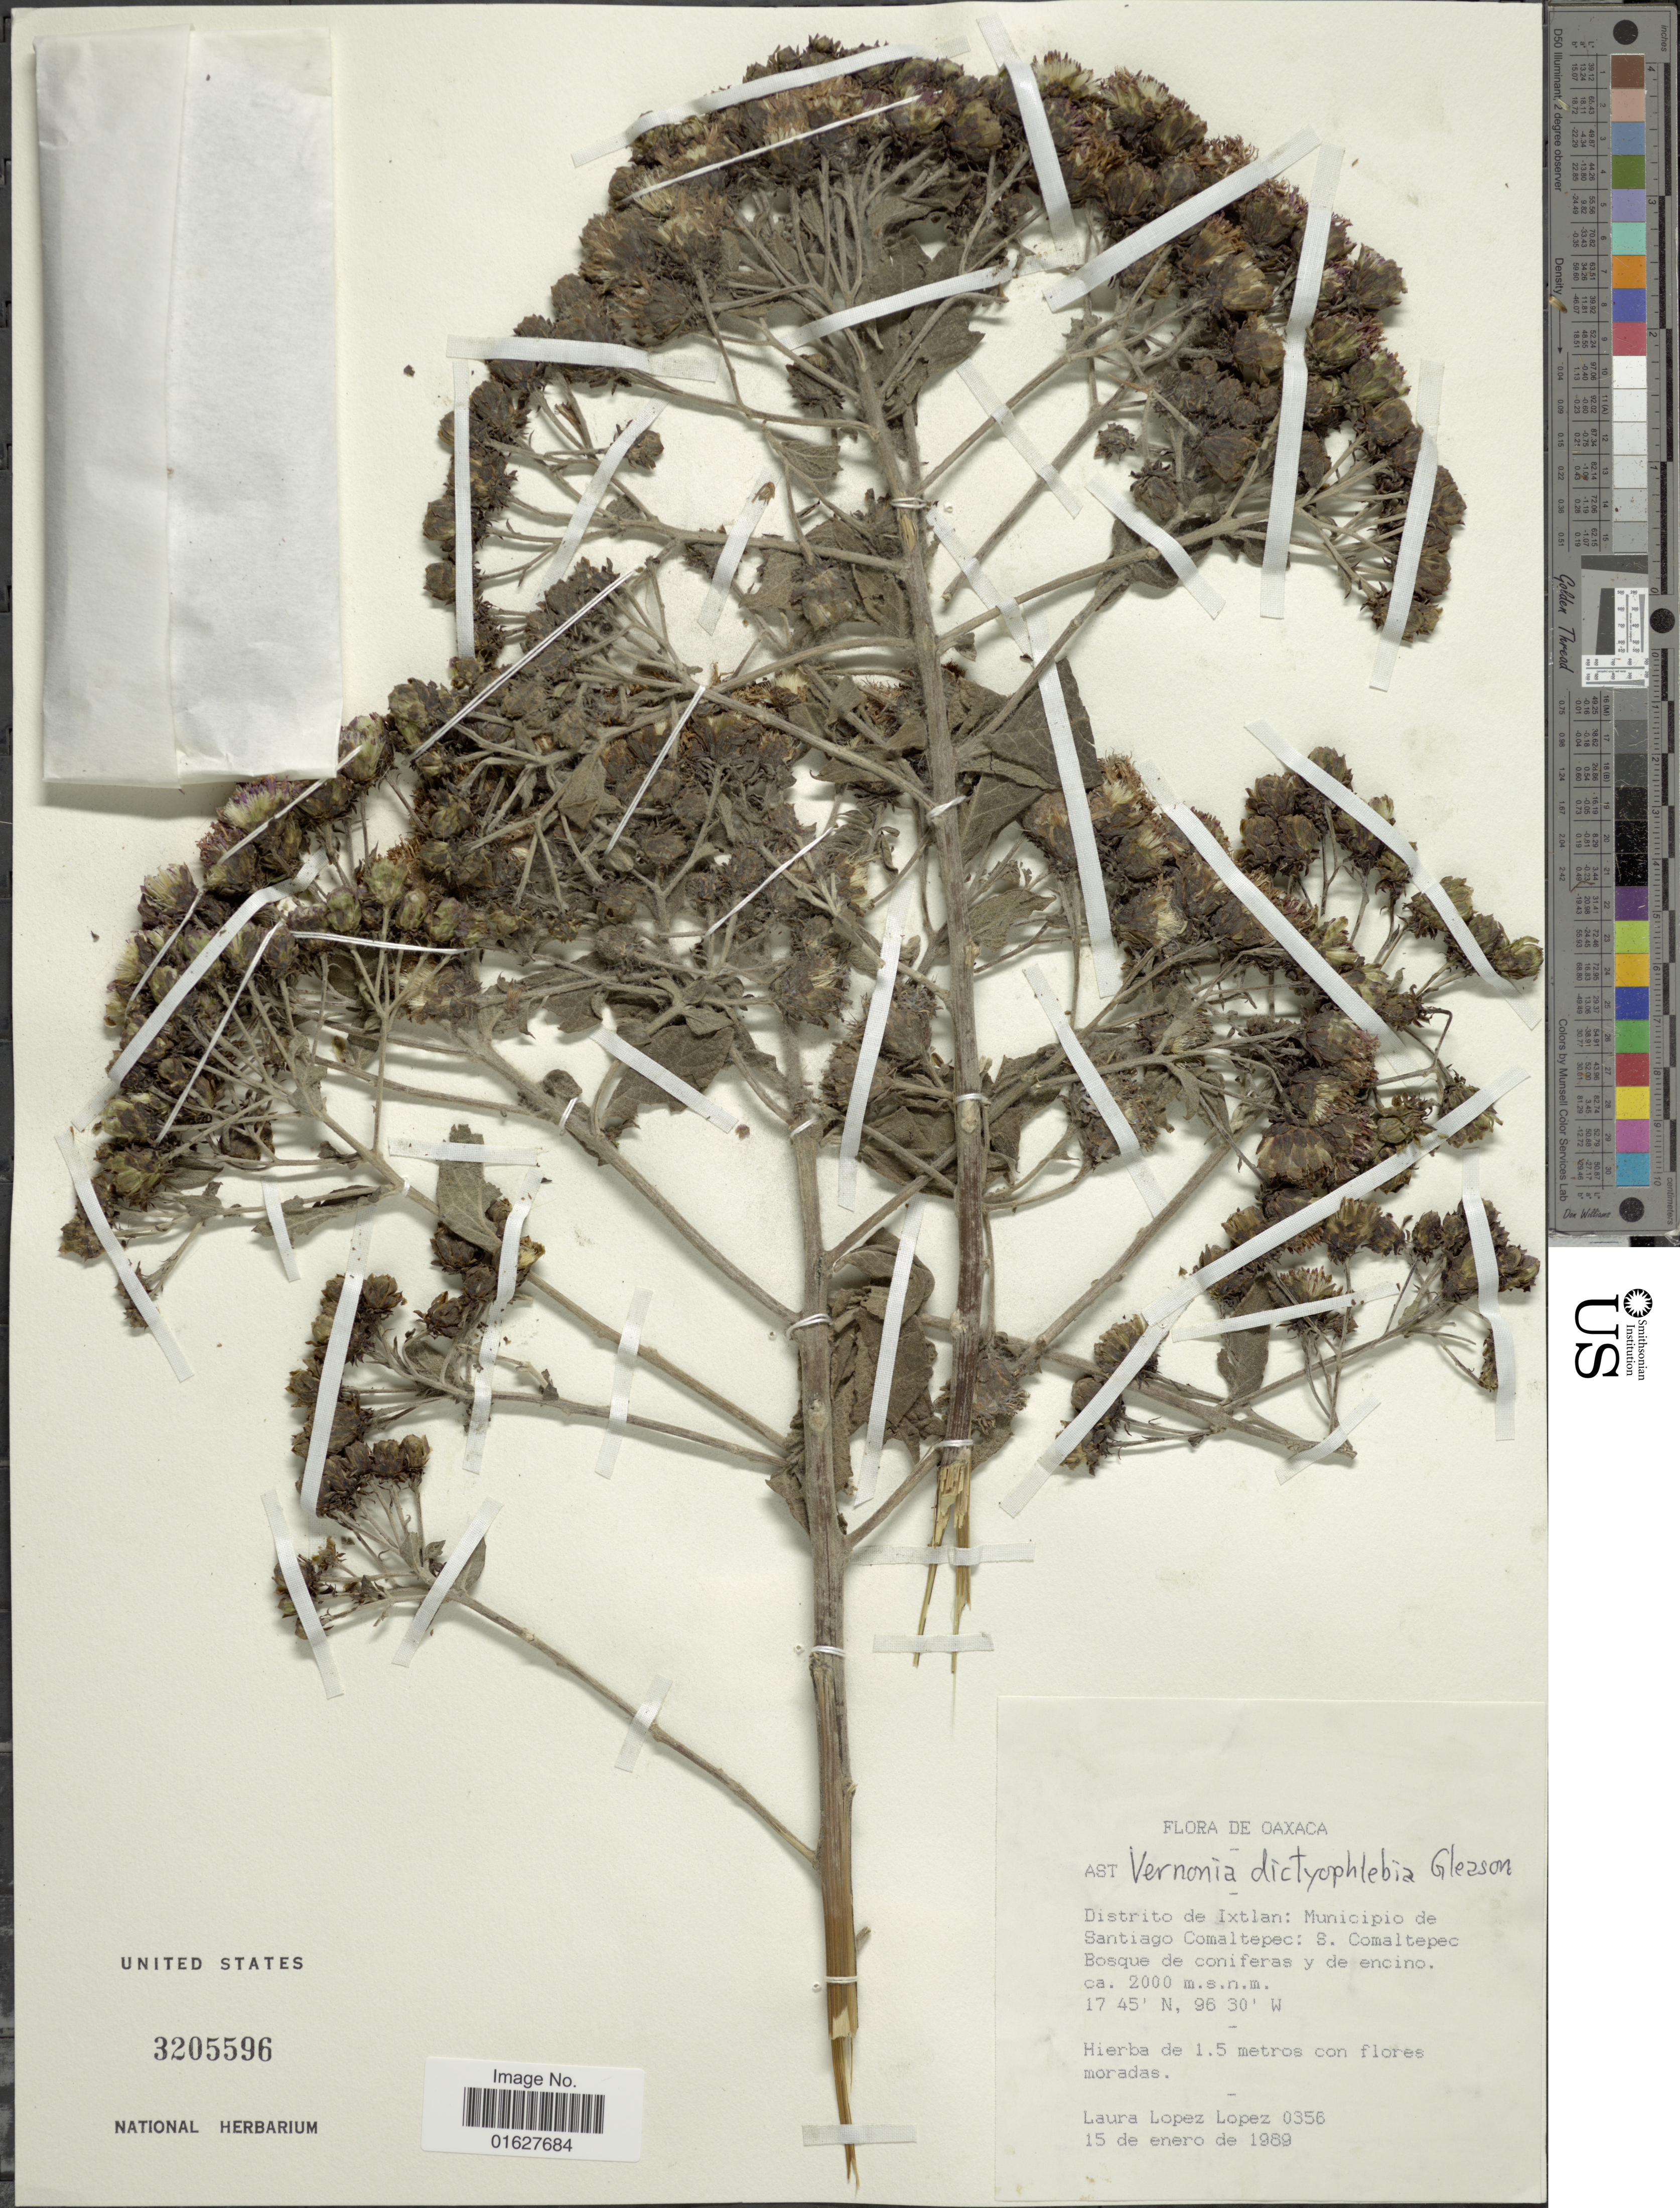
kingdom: Plantae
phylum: Tracheophyta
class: Magnoliopsida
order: Asterales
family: Asteraceae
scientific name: Vickianthus inuloides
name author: (DC.) H. Rob.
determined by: Renon, Polla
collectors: L. Lopez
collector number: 0356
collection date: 1969-01-15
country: Mexico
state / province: Oaxaca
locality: Oaxaca, Distrito Ixtlan: Municipio de Santiago Comaltepec: S. Comaltepec. Bosque de coniferas y de encino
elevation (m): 2000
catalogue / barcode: US 3205596